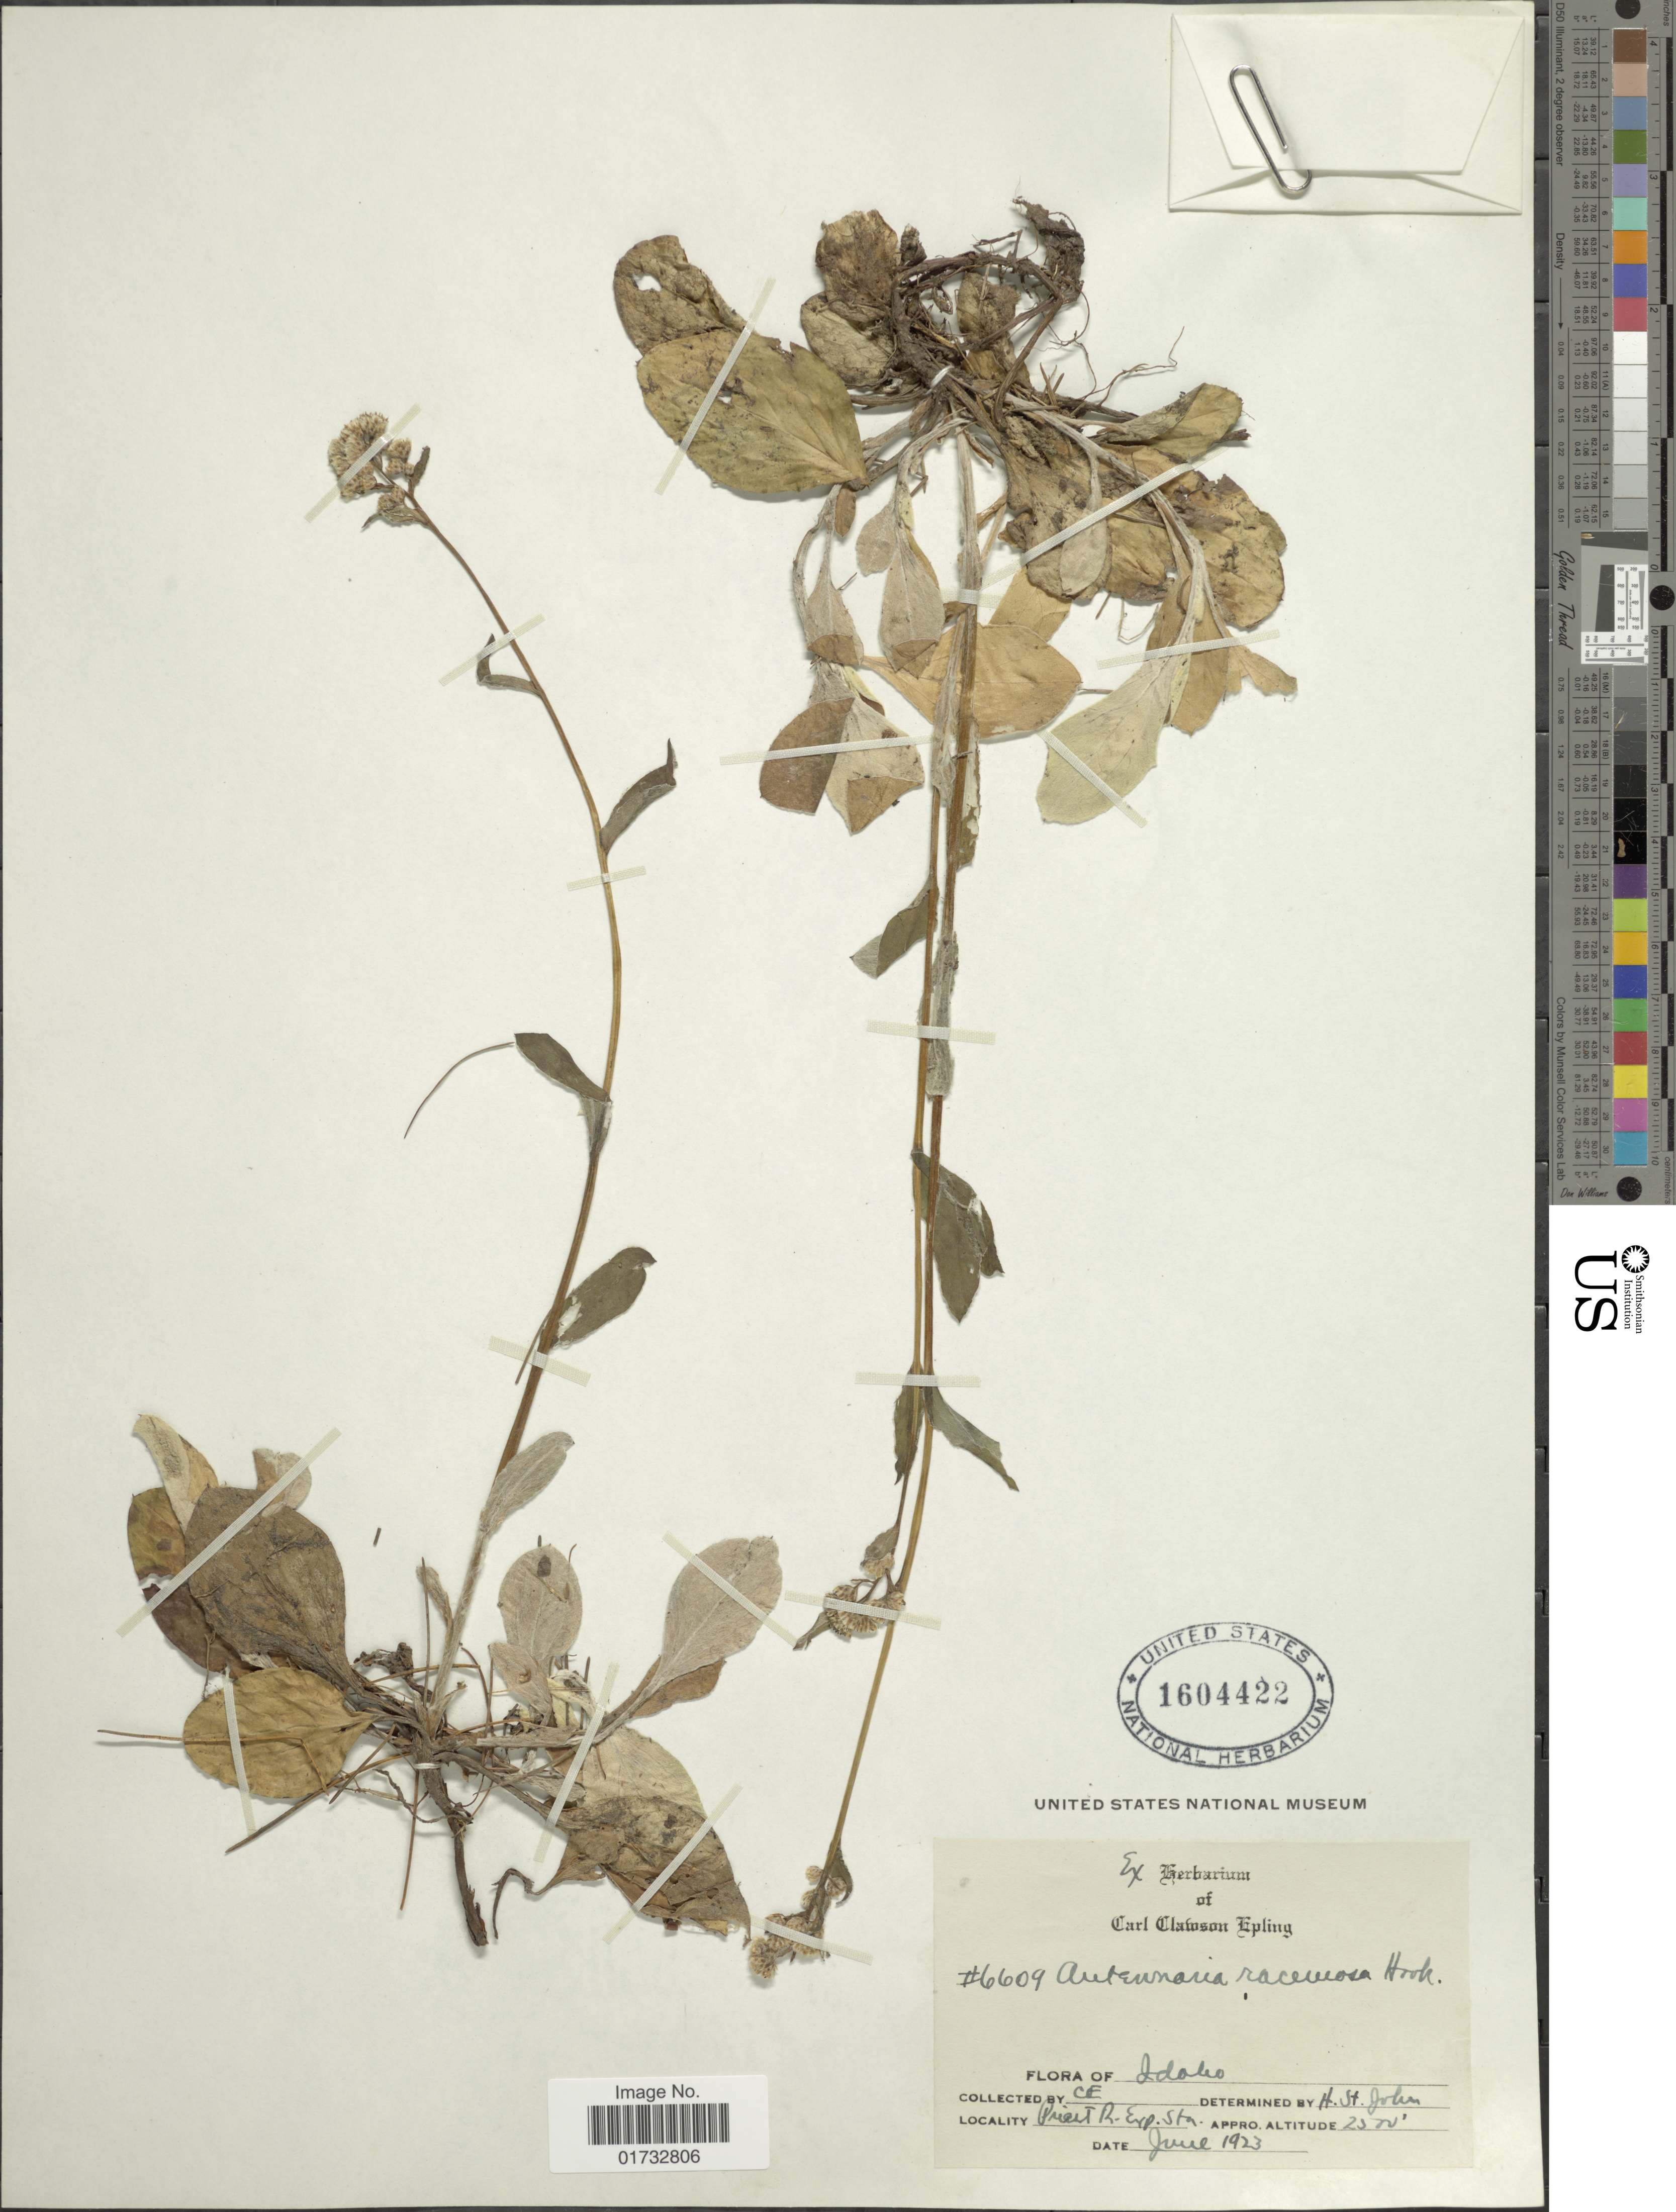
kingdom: Plantae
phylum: Tracheophyta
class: Magnoliopsida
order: Asterales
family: Asteraceae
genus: Antennaria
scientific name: Antennaria racemosa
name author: Hook.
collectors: C. C. Epling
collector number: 6609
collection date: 1923-06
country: United States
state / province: Idaho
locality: Priest R. Exp. Sta.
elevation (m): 762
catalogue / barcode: US 1604422